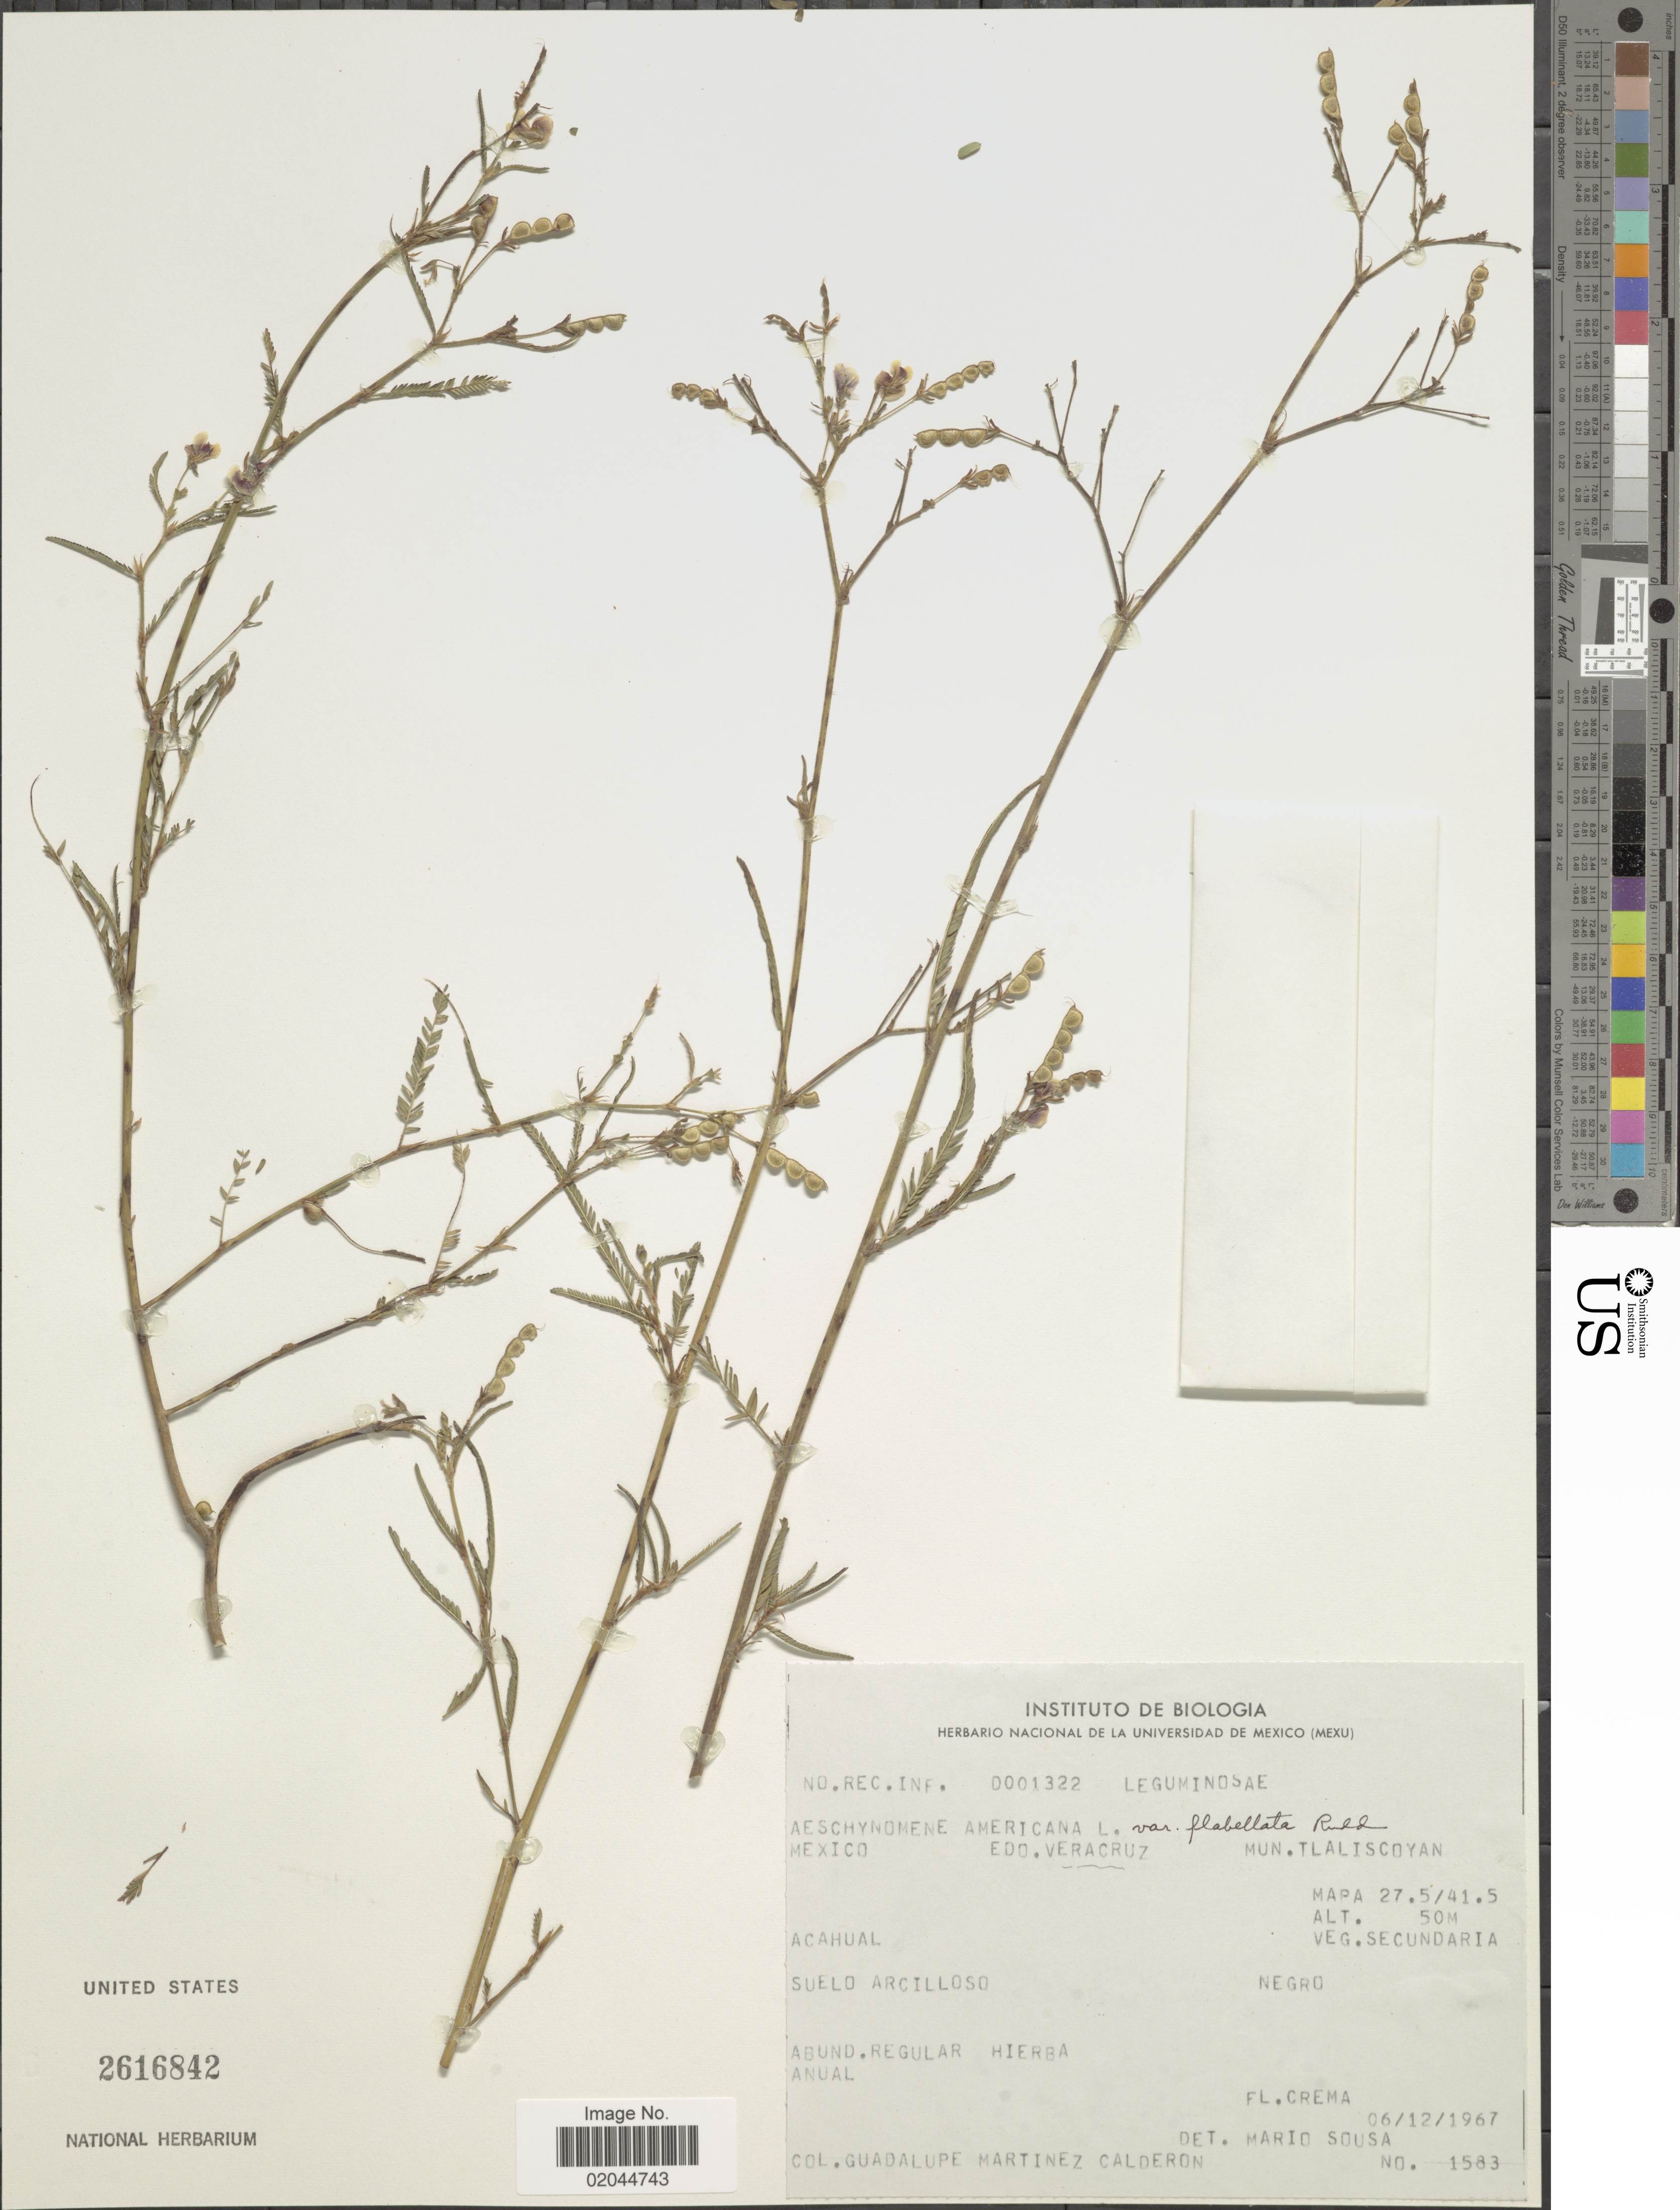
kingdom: Plantae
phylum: Tracheophyta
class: Magnoliopsida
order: Fabales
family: Fabaceae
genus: Aeschynomene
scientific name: Aeschynomene americana var. flabellata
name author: Rudd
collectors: G. Martínez Calderón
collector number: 1583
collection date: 1967-12-06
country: Mexico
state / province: Veracruz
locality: Mexico, Edo. Veracruz, Mun. Tlaliscoyan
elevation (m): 50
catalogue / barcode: US 2616842